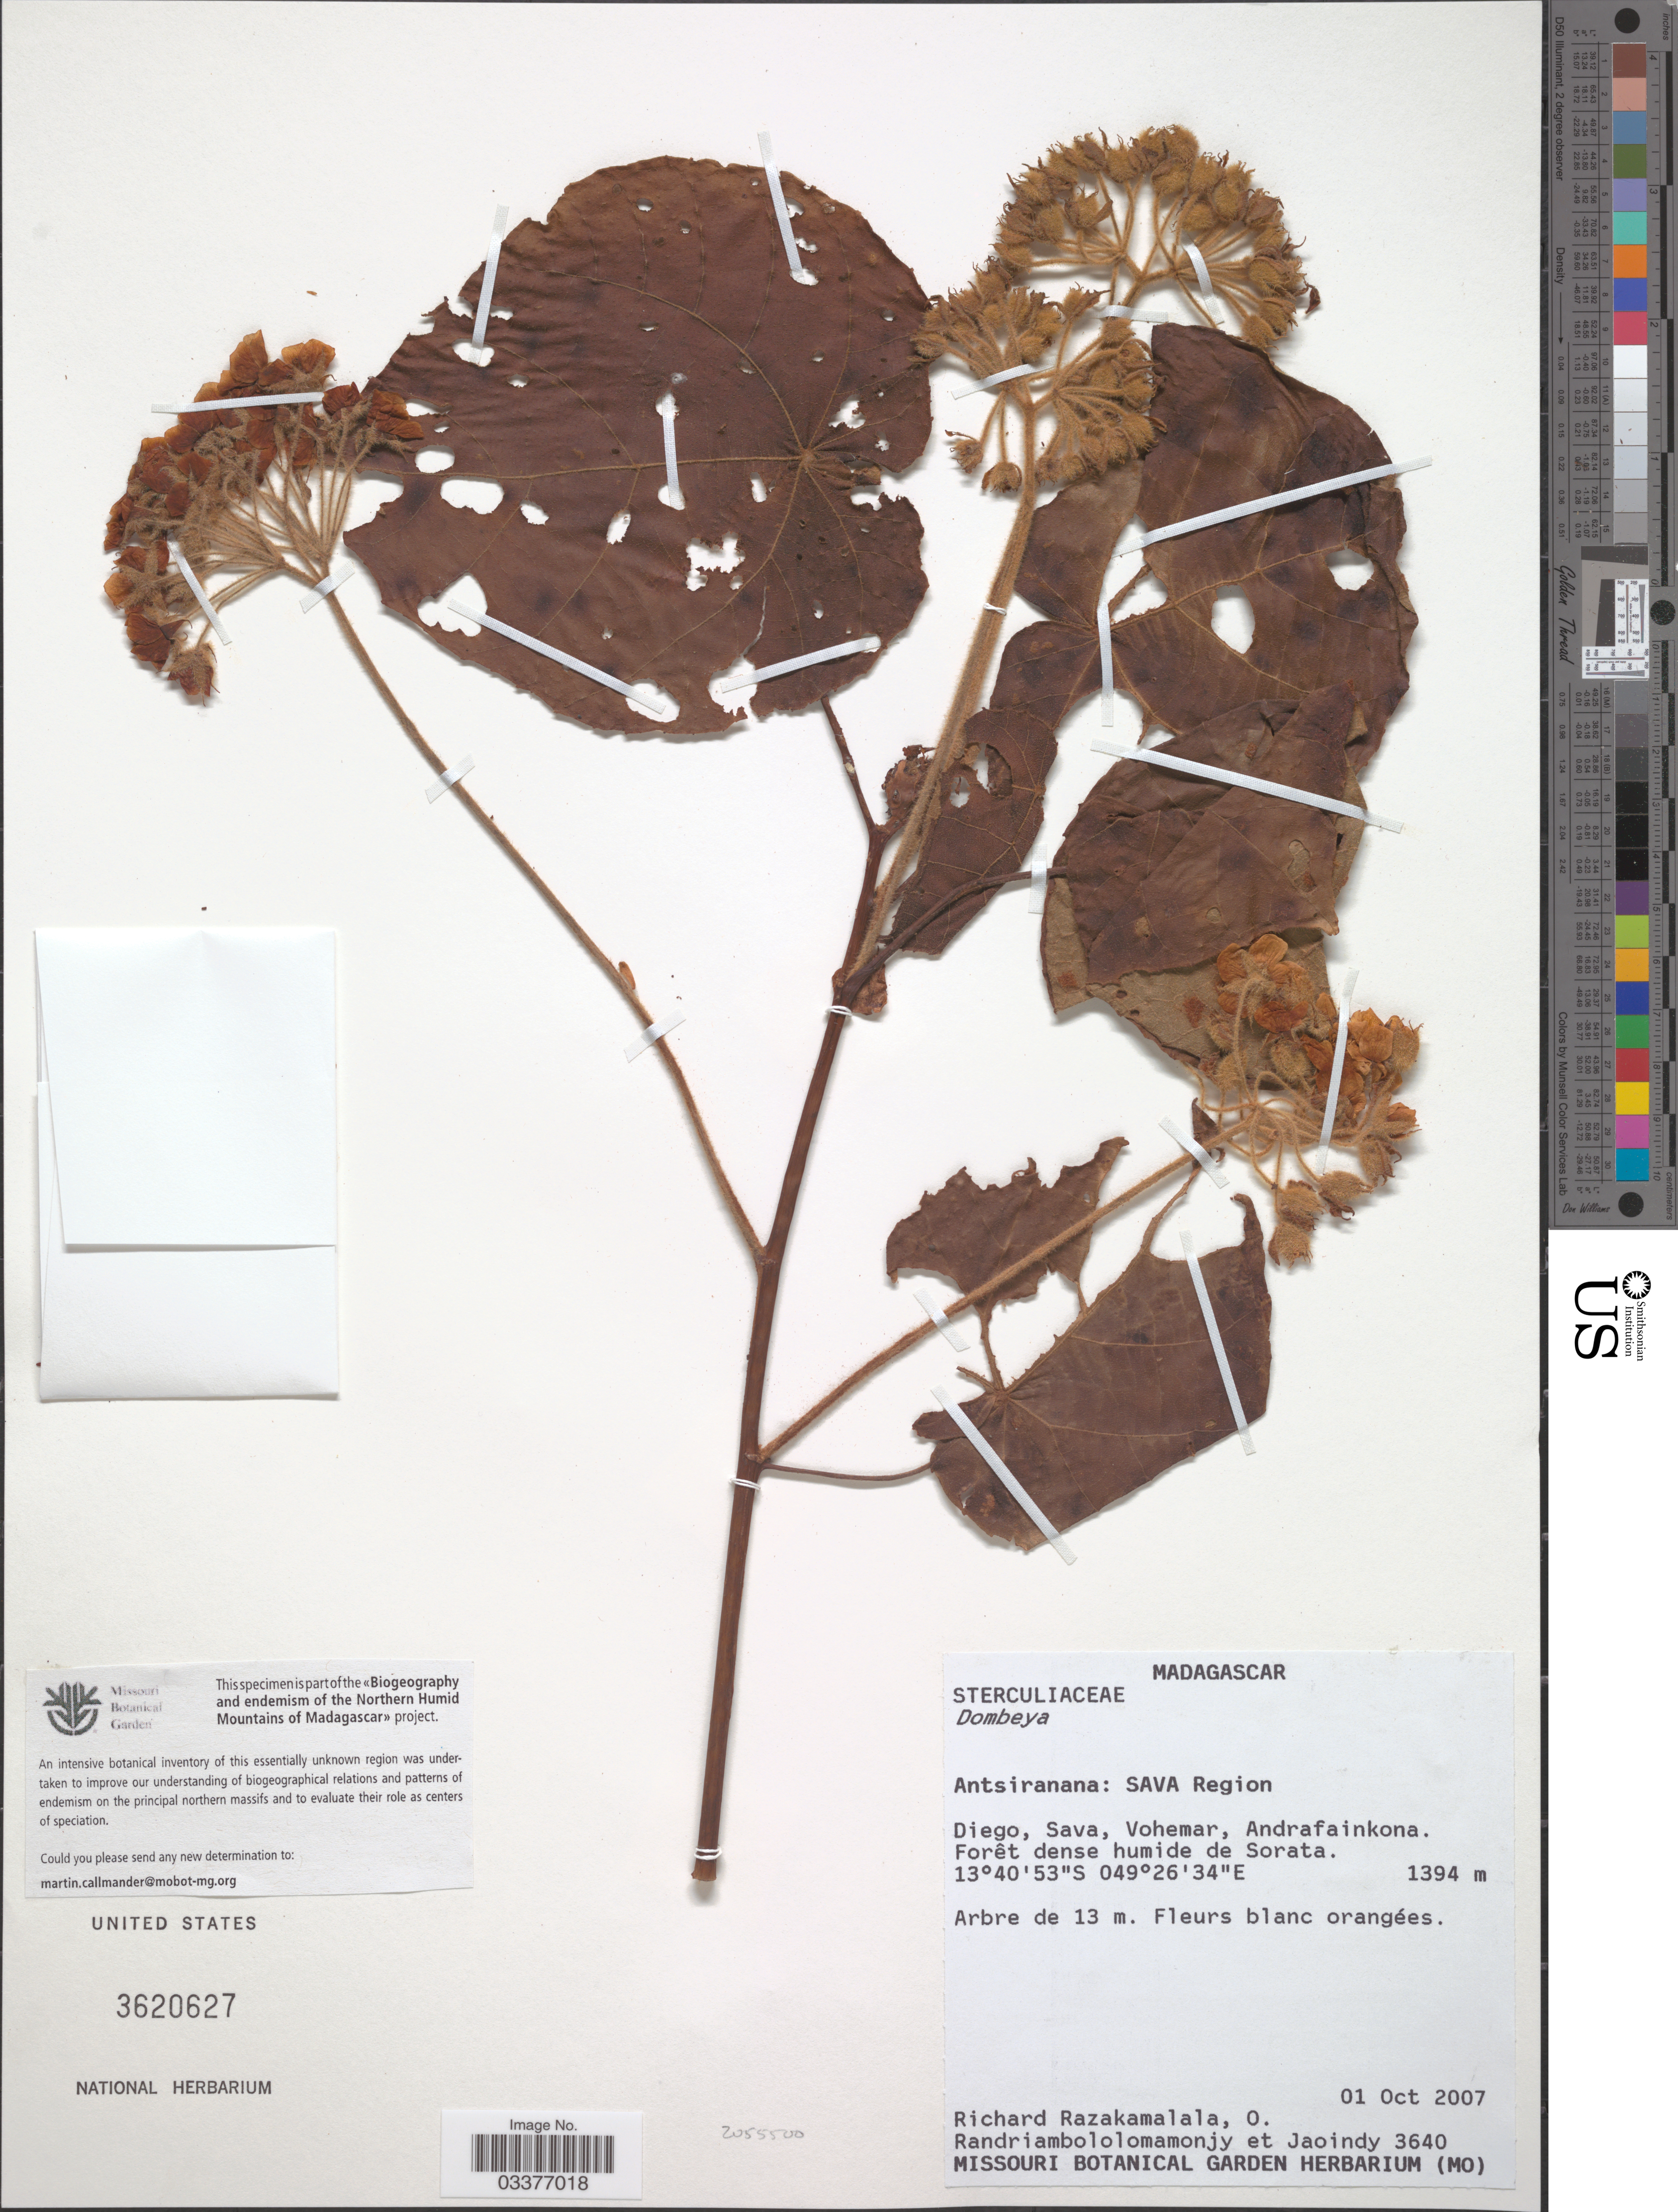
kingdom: Plantae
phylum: Tracheophyta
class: Magnoliopsida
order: Malvales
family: Malvaceae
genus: Dombeya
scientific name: Dombeya sp.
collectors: R. Razakamalala, O. Randriambololomamonjy & Jaoindy, --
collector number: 3640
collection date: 2007-10-01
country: Madagascar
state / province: Sava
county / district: Vohémar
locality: SAVA Region, Diego, Sava, Vohemar, Andrafainkona. Forêt dense humide de Sorata.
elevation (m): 1394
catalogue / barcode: US 3620627